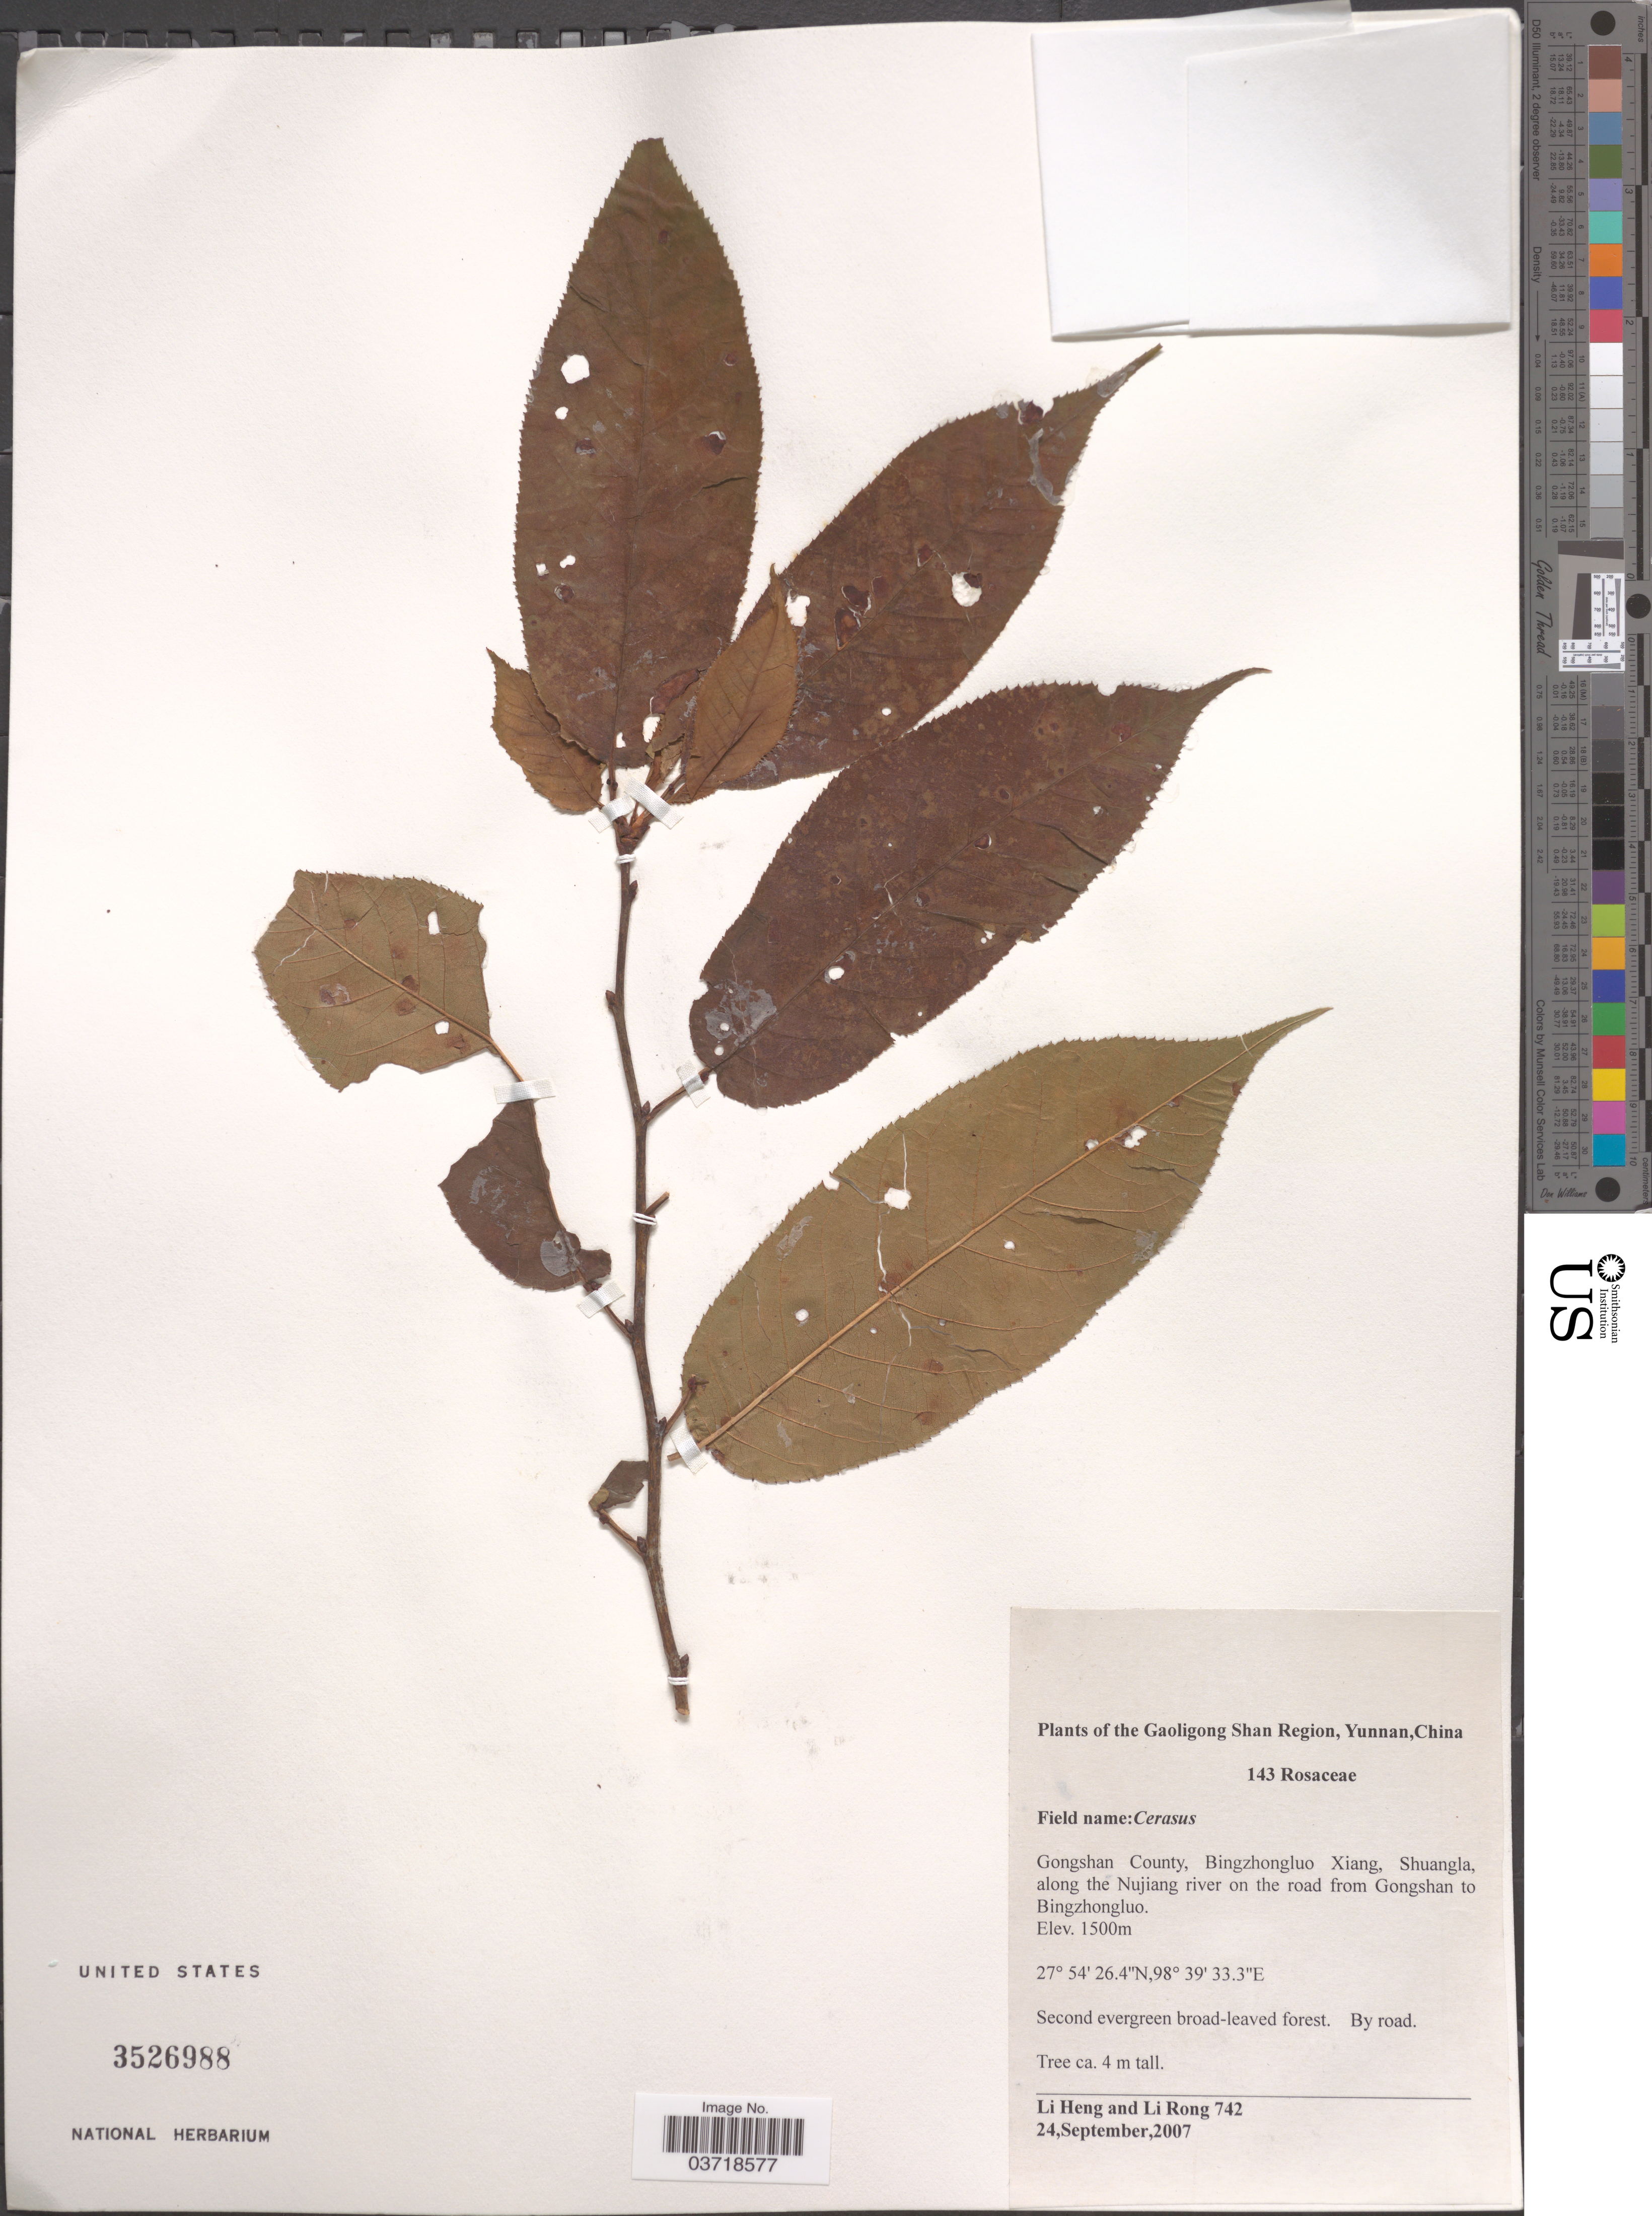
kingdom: Plantae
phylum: Tracheophyta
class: Magnoliopsida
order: Rosales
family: Rosaceae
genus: Prunus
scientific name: Prunus sp.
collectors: L. Heng & R. Li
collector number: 742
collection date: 2007-09-24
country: China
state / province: Yunnan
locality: The Gaoligong Shan Region. Gongshan County, Bingzhongluo Xiang, Shuangla, along the Nujiang river on the road from Gongshan to Bingzhongluo.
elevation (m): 1500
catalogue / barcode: US 3526988